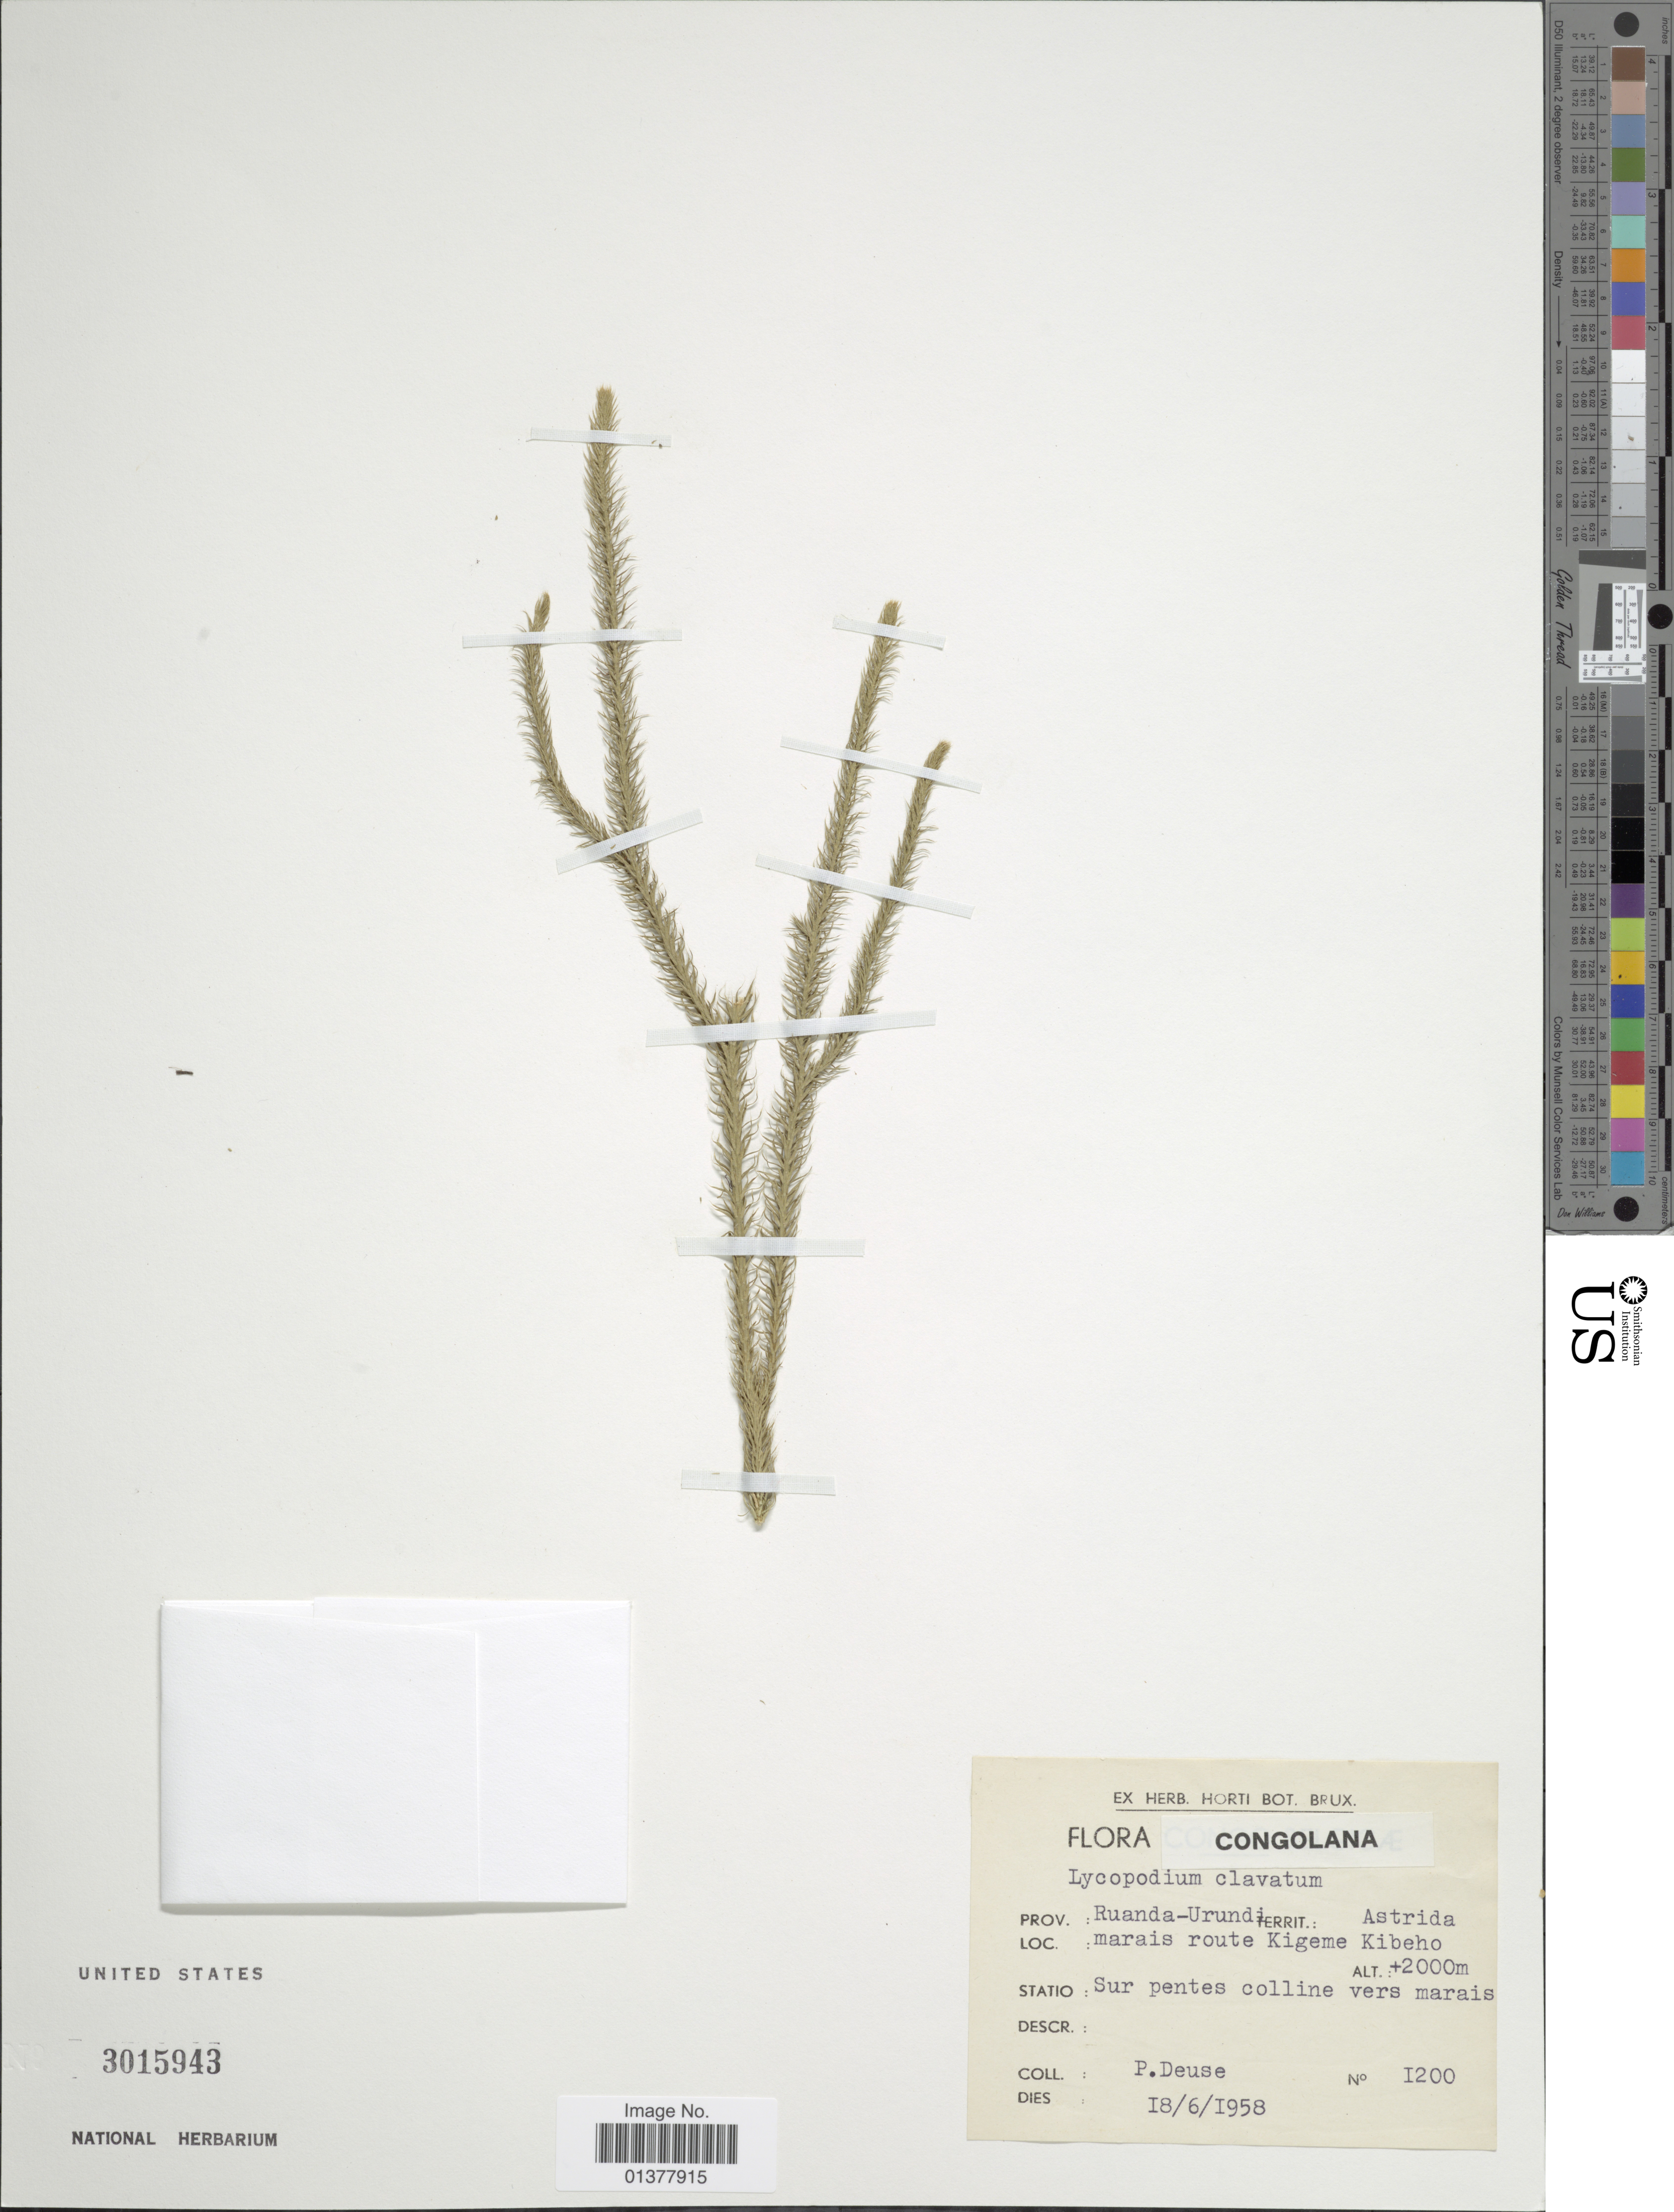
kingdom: Plantae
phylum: Tracheophyta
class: Lycopodiopsida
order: Lycopodiales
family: Lycopodiaceae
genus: Lycopodium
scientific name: Lycopodium clavatum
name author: L.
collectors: -. Deuse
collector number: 1200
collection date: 1958-06-18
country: Rwanda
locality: Congolana, Prov. Ruanda-Urundi, Territ.: Astrida, marais route Kigeme Kibeho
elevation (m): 2000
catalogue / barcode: US 3015943